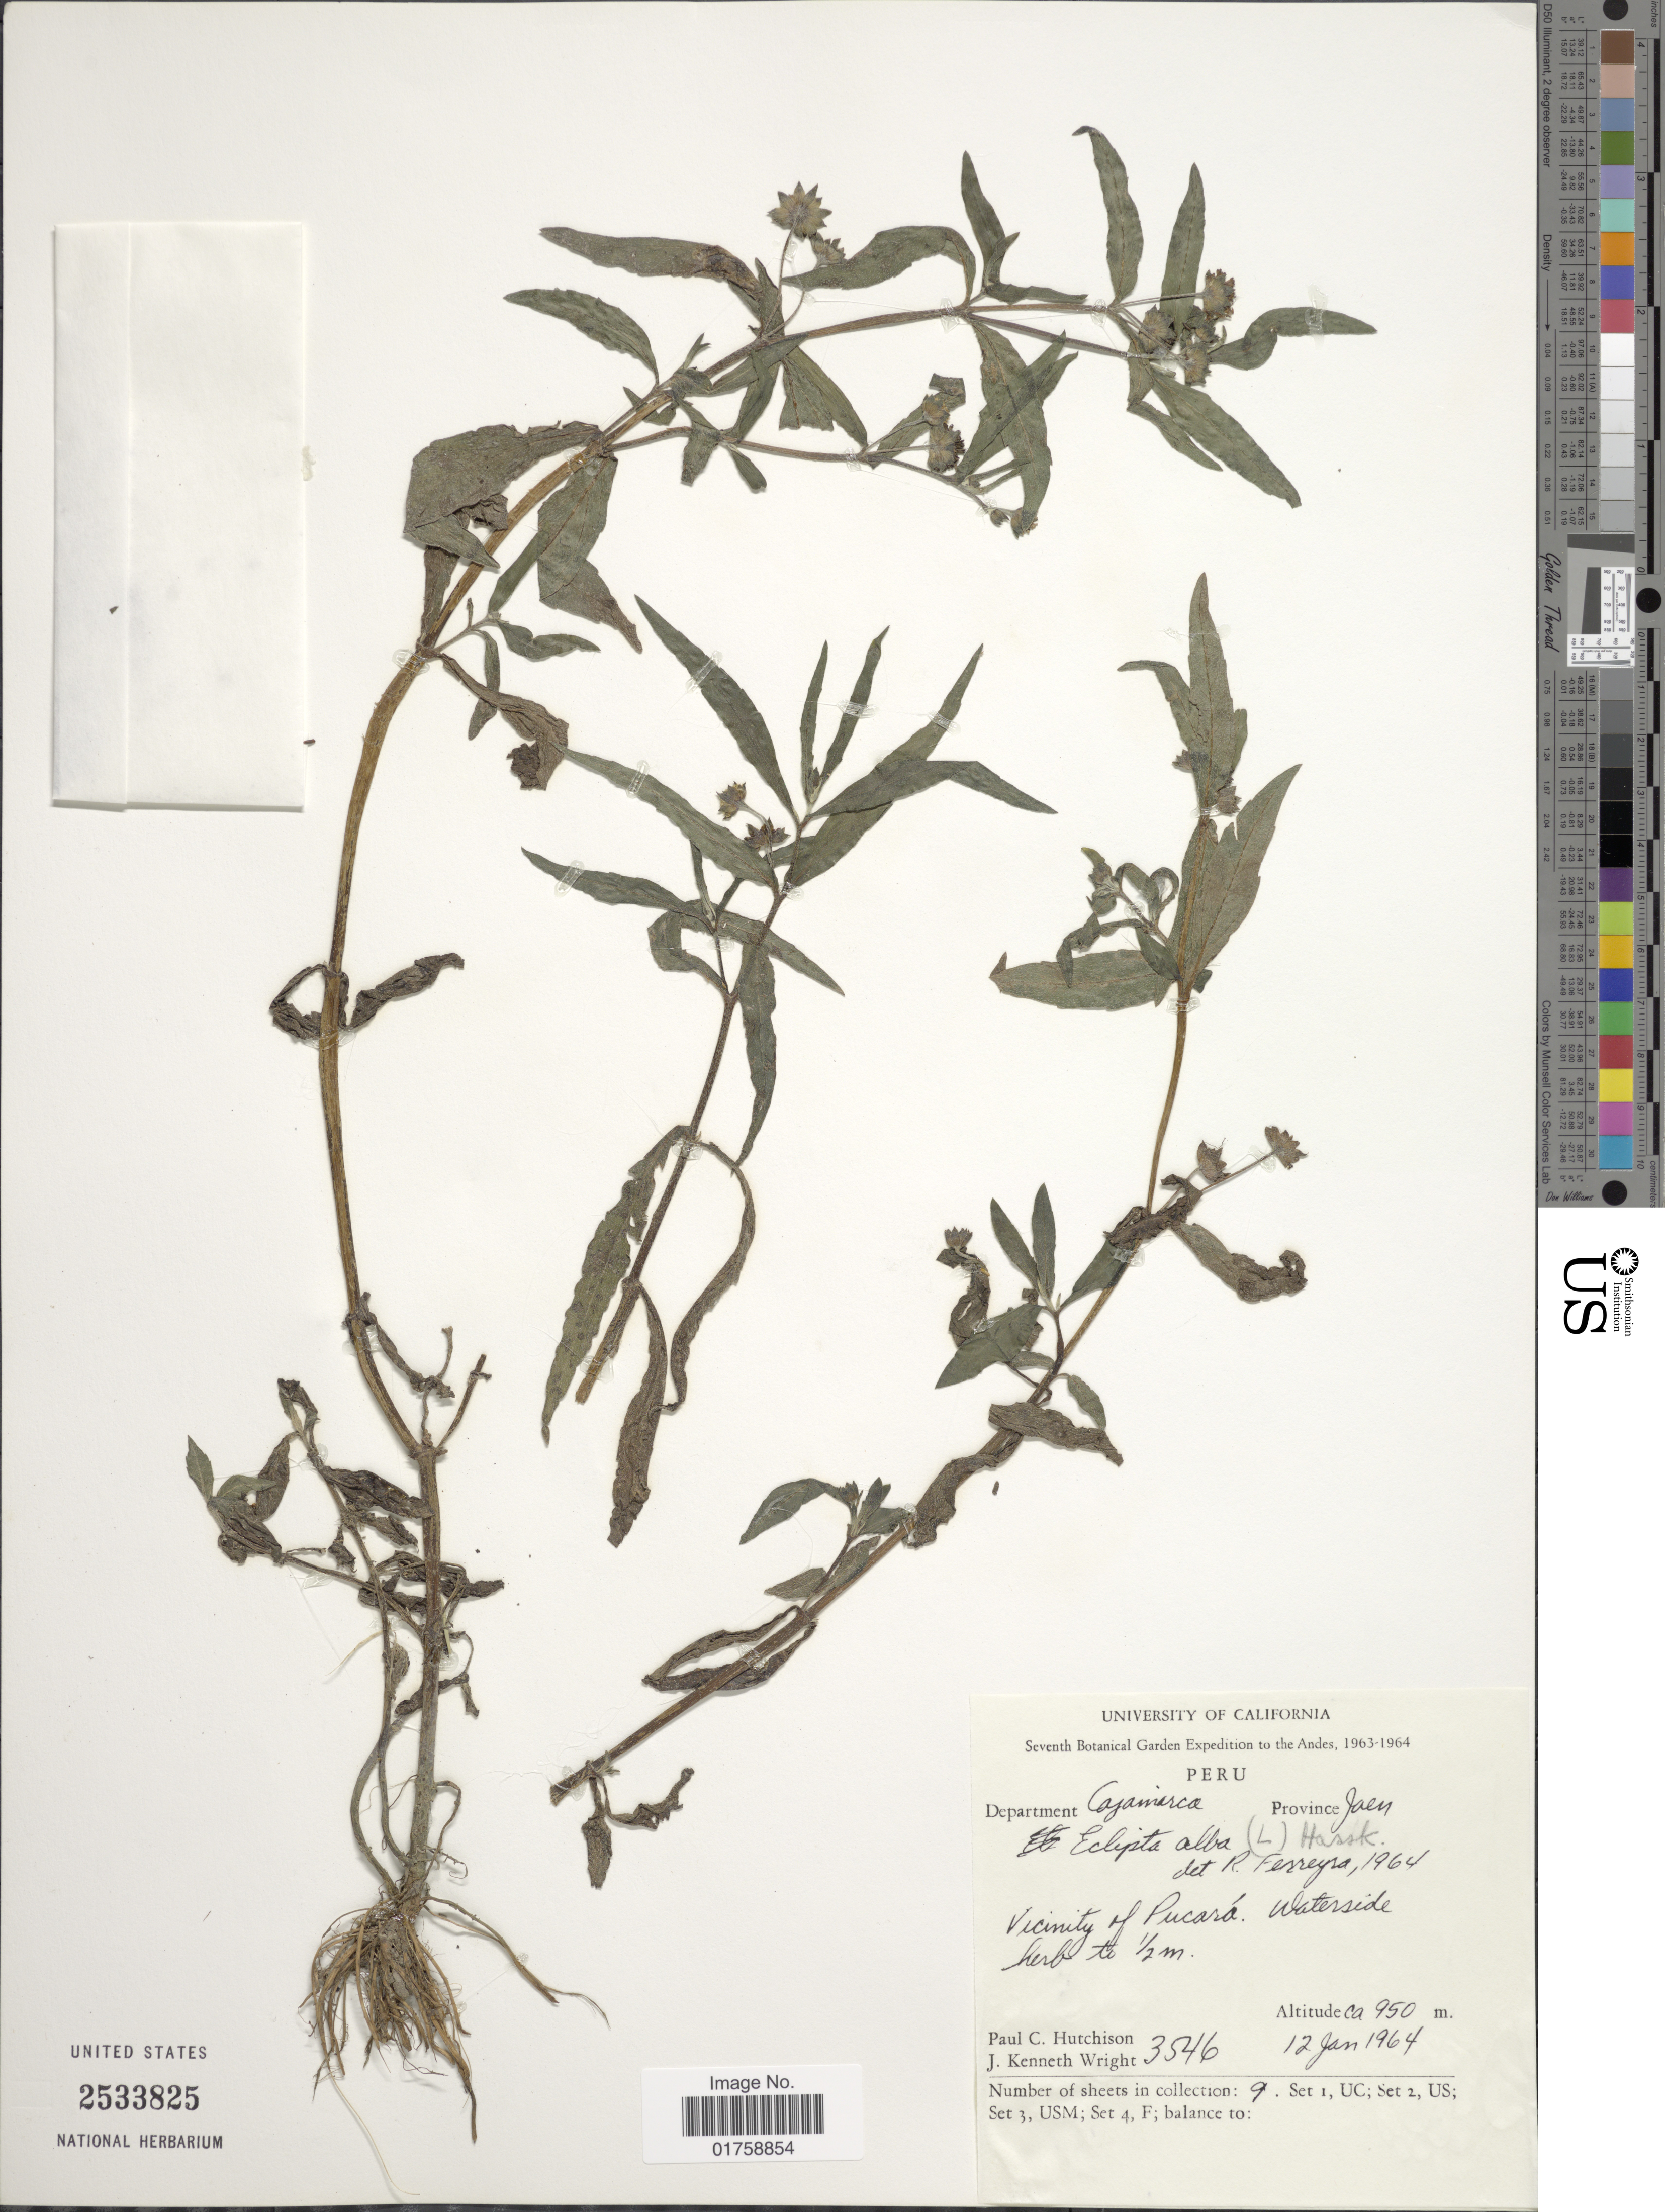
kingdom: Plantae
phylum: Tracheophyta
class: Magnoliopsida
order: Asterales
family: Asteraceae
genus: Eclipta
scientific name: Eclipta alba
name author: (L.) Hassk.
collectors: P. C. Hutchison & J. K. Wright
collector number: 3546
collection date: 1964-01-12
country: Peru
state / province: Cajamarca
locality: Department Cajamarca. Province jaen. Vicinity of Pucara. Waterside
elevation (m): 950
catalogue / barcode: US 2533825